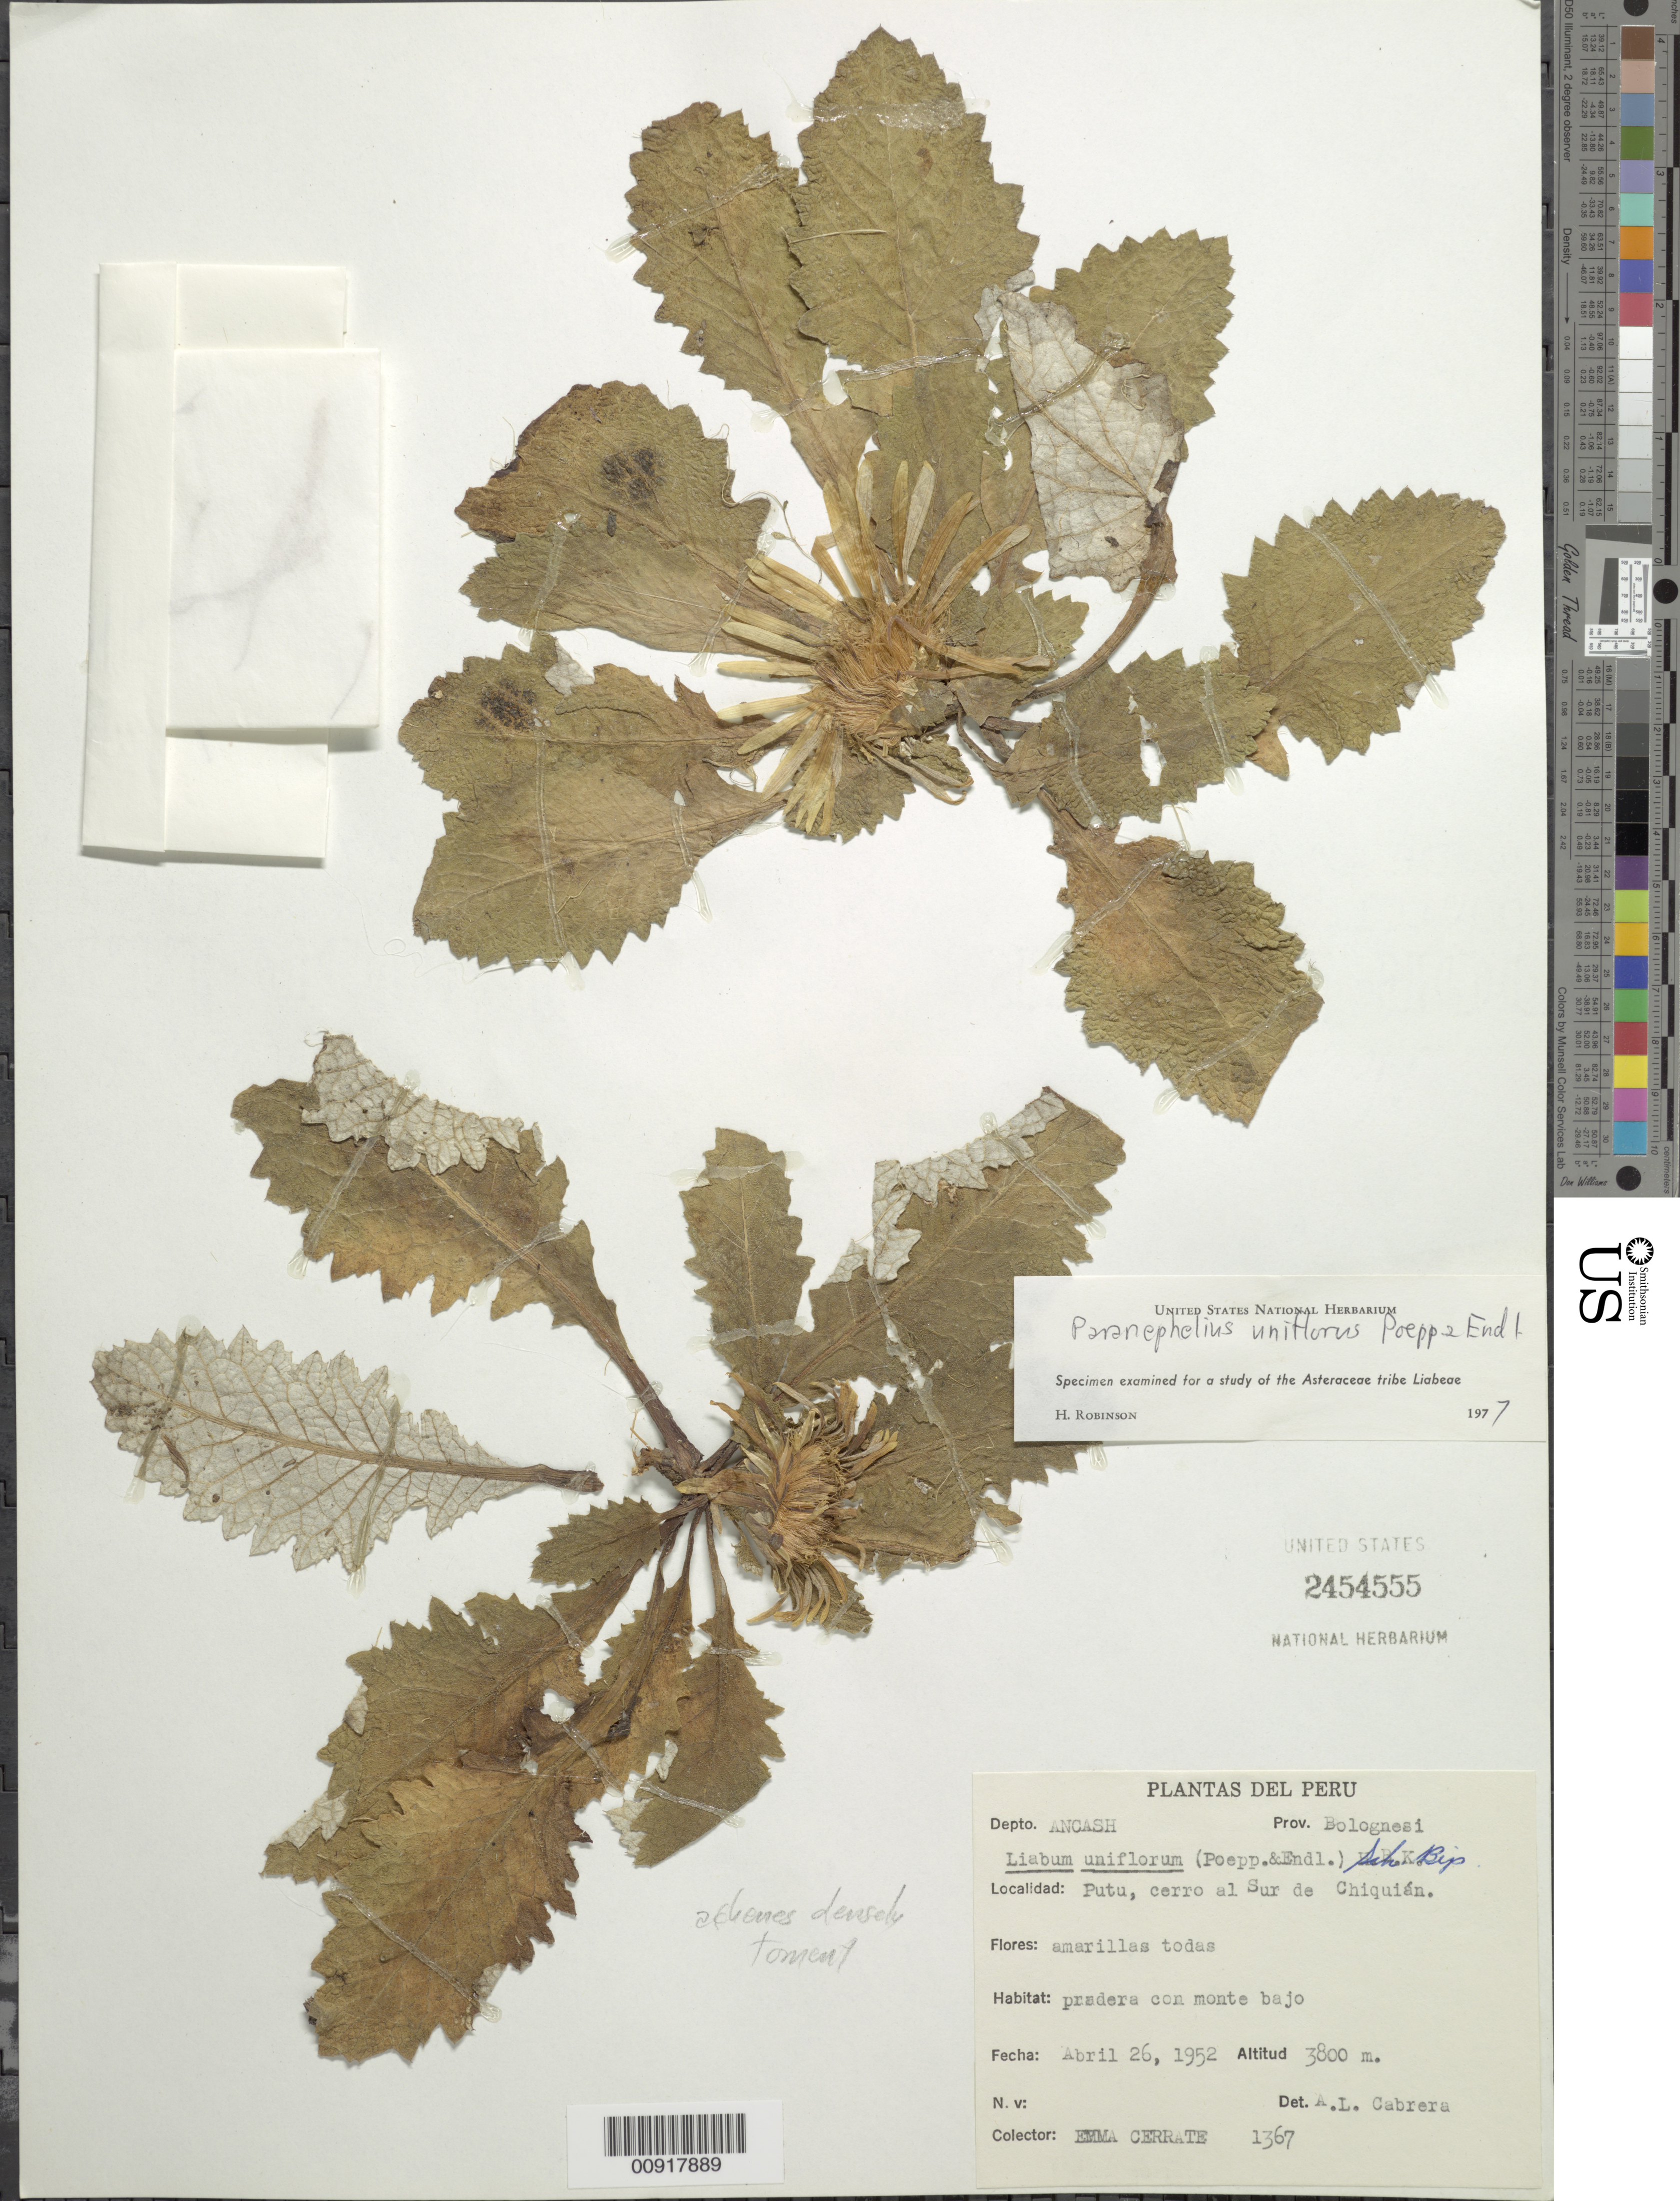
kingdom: Plantae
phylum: Tracheophyta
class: Magnoliopsida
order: Asterales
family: Asteraceae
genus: Paranephelius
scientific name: Paranephelius uniflorus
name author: Poepp. & Endl.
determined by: Robinson, Harold E., (US)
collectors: E. Cerrate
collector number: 1367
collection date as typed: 26 April 1952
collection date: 1952-04-26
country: Peru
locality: Prov. Bolognesi, Dpto. Ancash, Putu, cerro al Sur de Chiquián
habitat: Pradera con monte bajo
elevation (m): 3800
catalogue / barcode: US 2454555